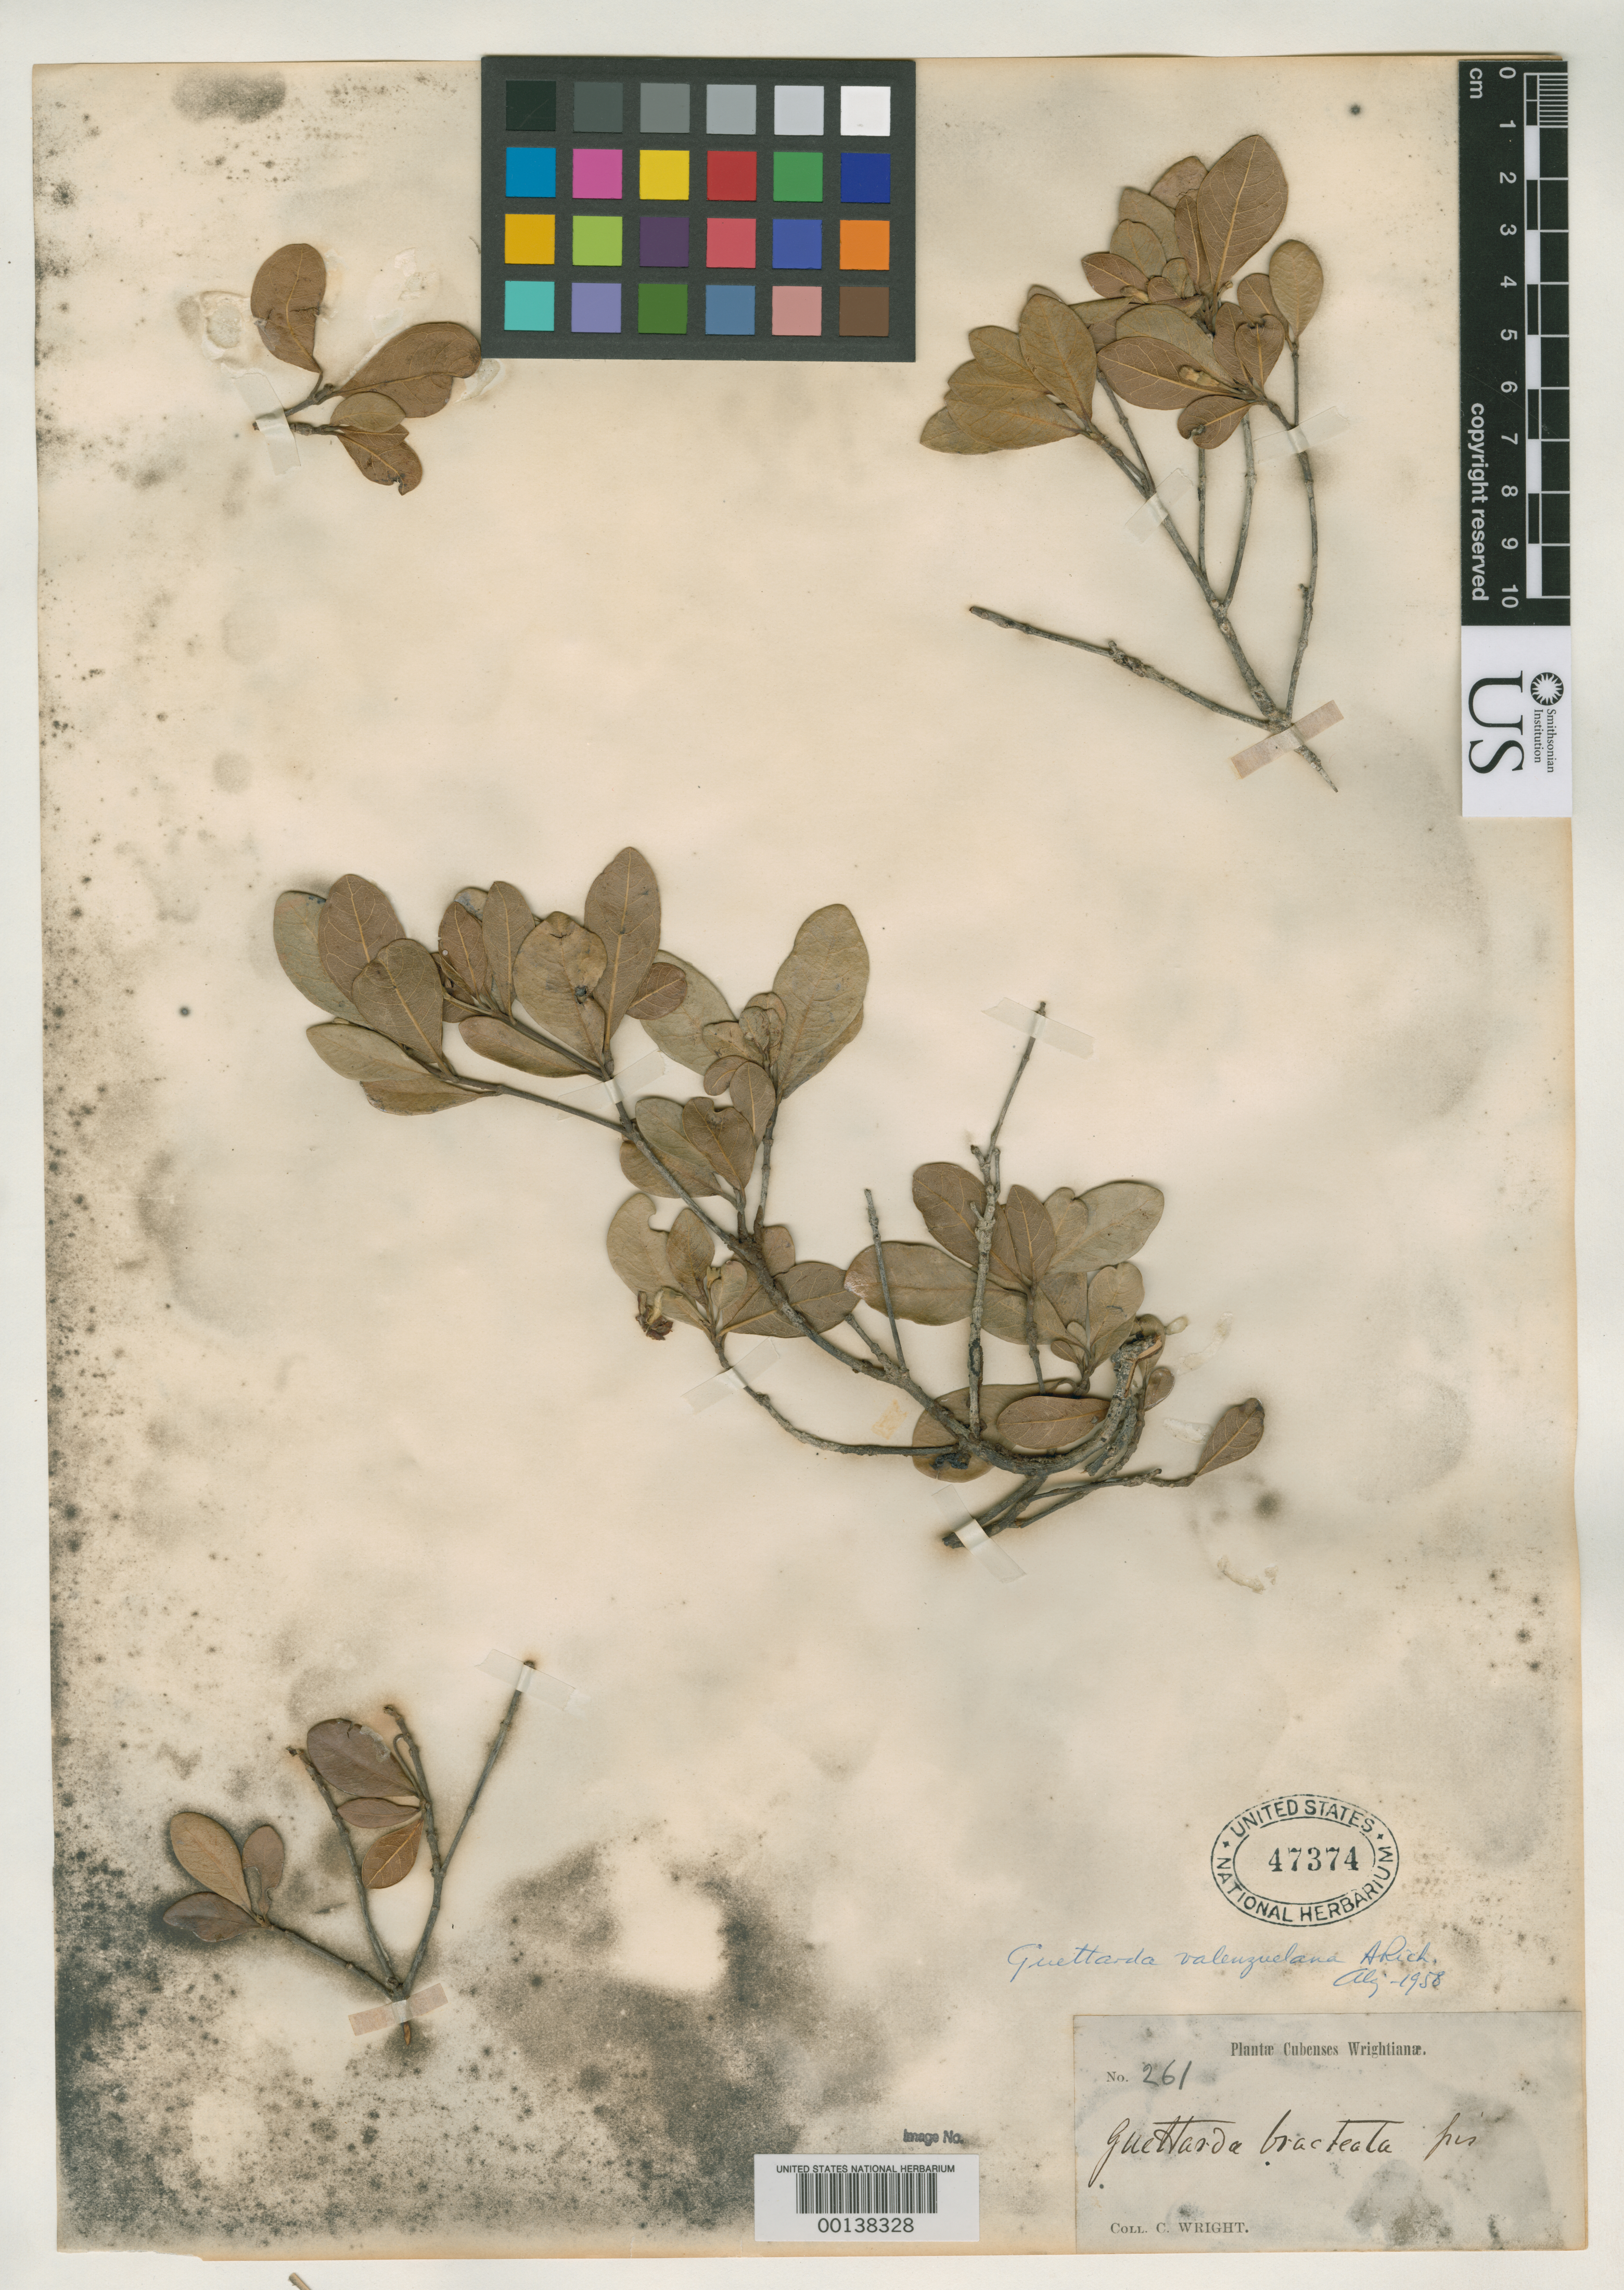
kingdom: Plantae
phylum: Tracheophyta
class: Magnoliopsida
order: Gentianales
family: Rubiaceae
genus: Guettarda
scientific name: Guettarda bracteata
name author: Griseb.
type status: Syntype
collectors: C. Wright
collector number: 261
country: Cuba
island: Greater Antilles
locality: Near Monte Verde.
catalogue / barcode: US 47374